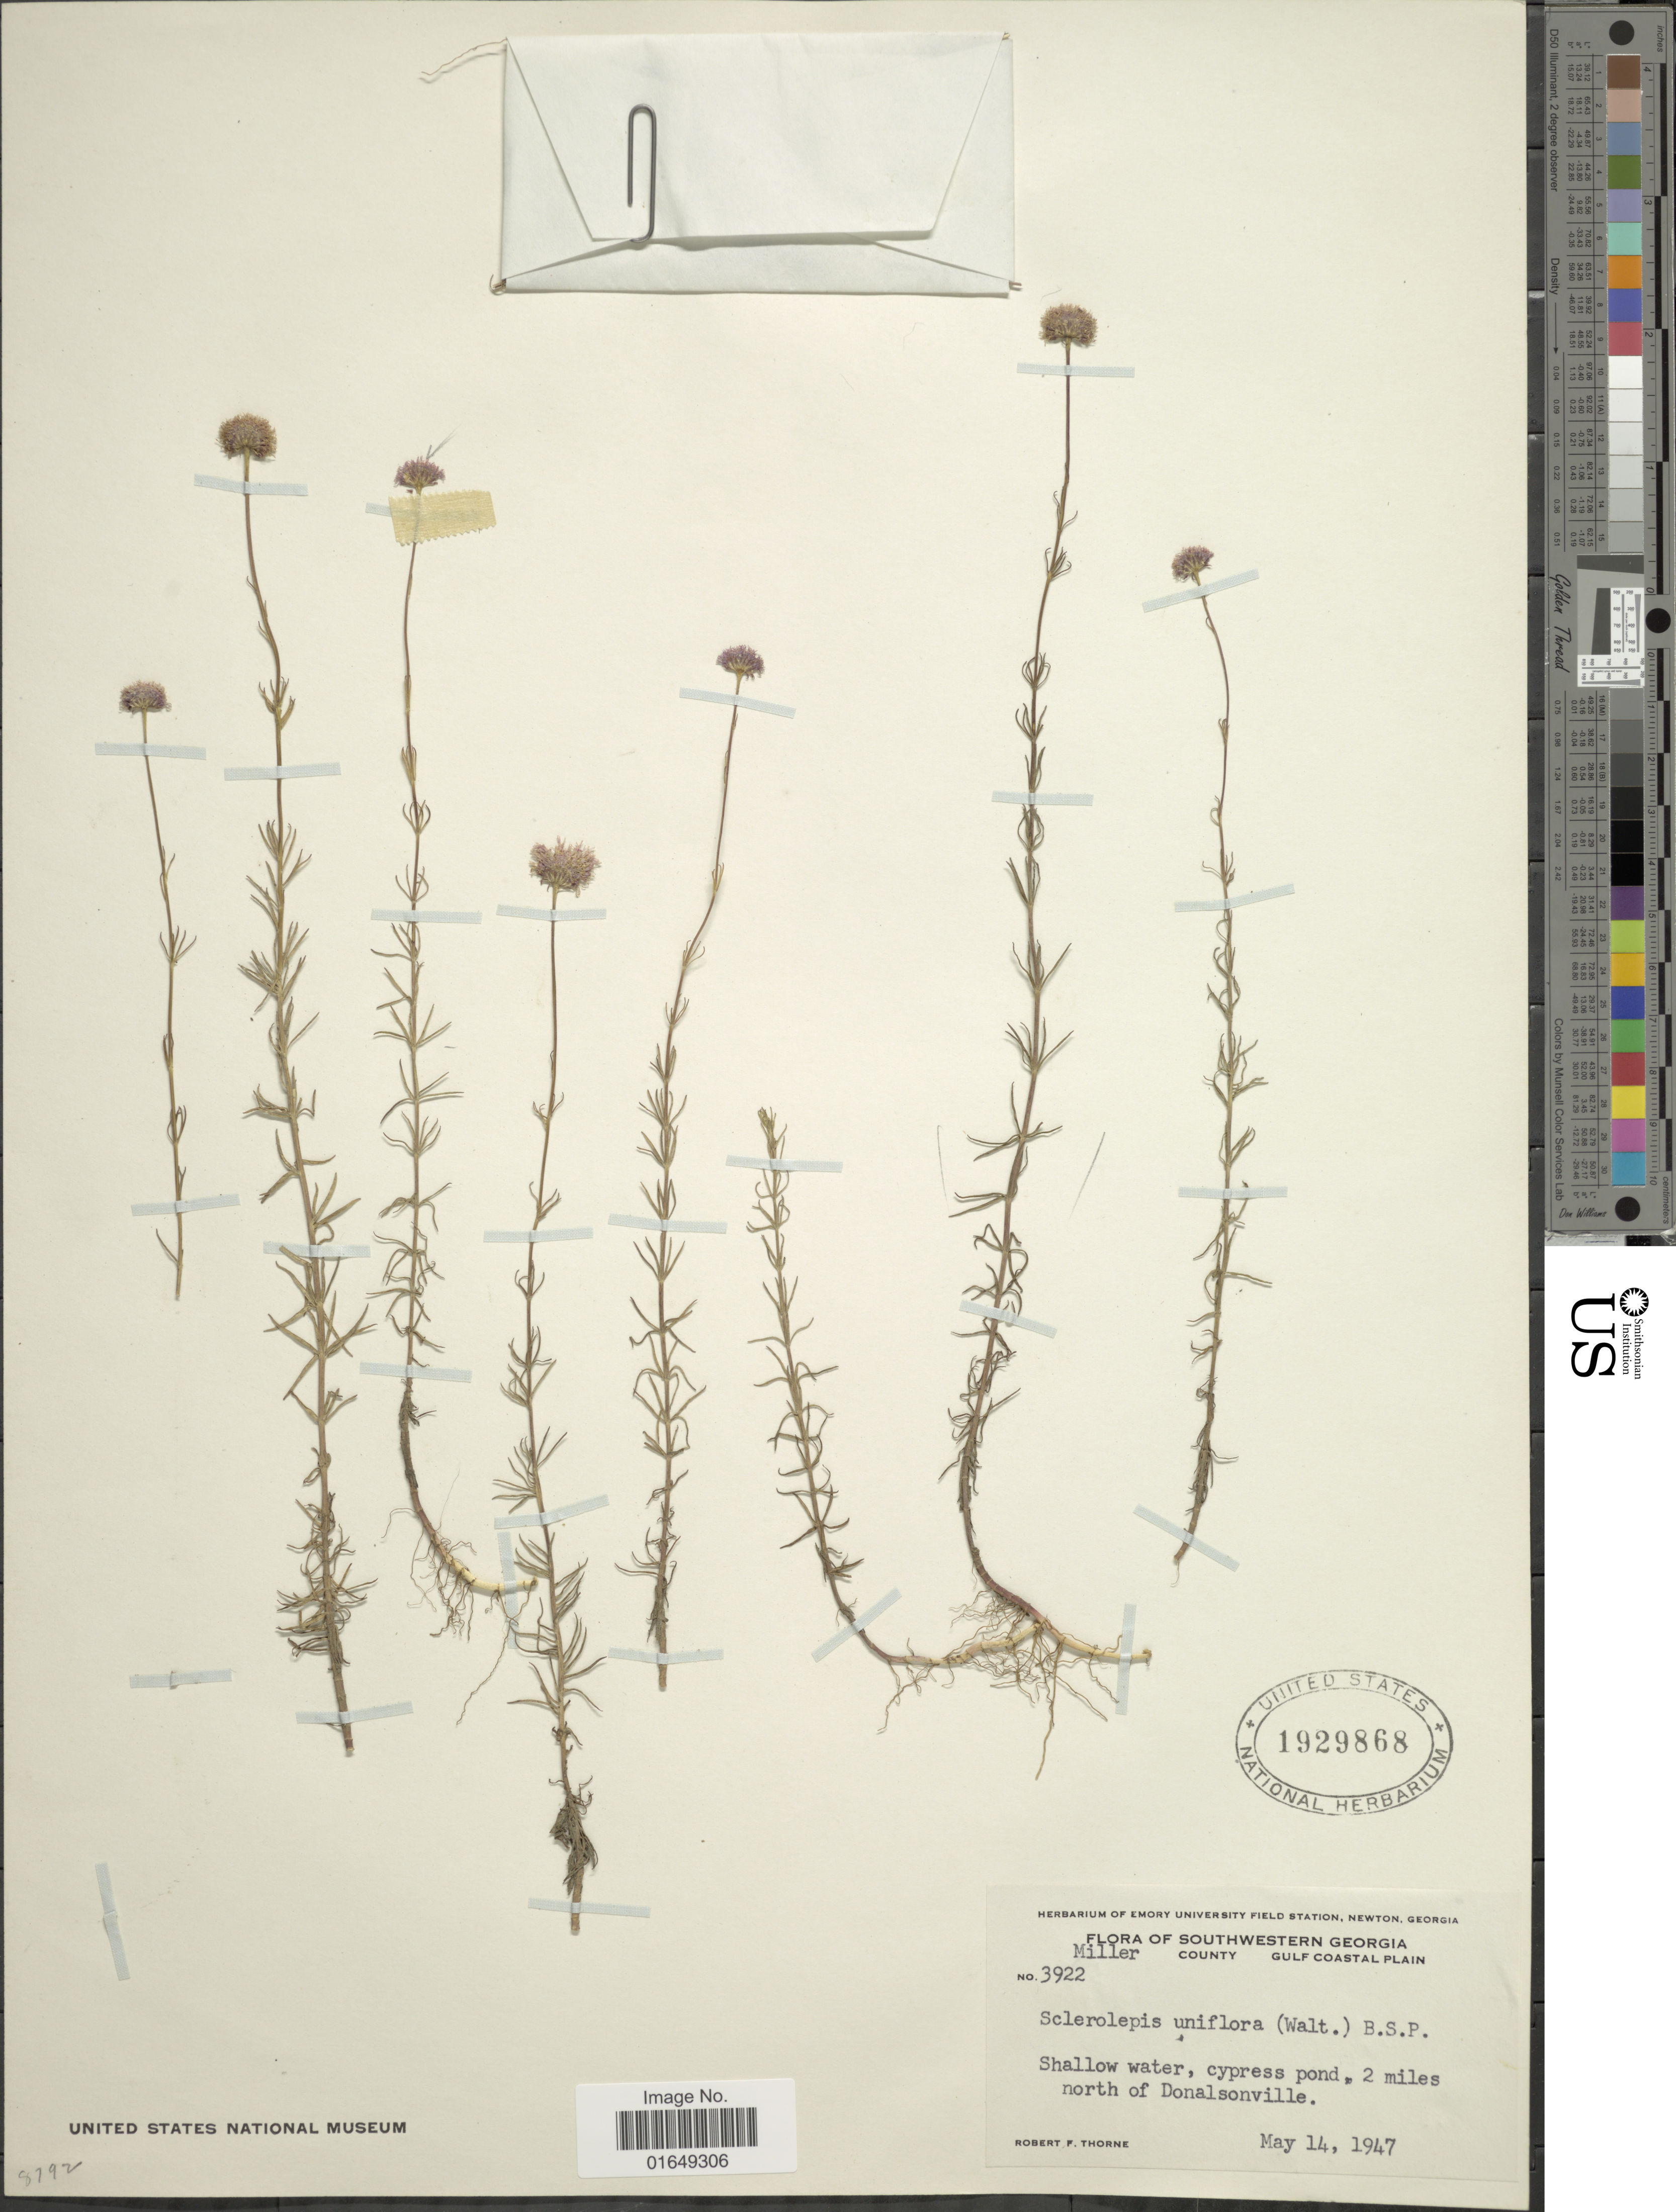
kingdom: Plantae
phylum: Tracheophyta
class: Magnoliopsida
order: Asterales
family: Asteraceae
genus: Sclerolepis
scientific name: Sclerolepis uniflora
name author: (Walter) Britton et al.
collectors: R. F. Thorne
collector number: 3922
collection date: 1947-05-14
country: United States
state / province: Georgia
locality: Southwestern Georgia, Miller County, Gulf Coastal Plain, 2 miles north of Donalsonville.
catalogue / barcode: US 1929868